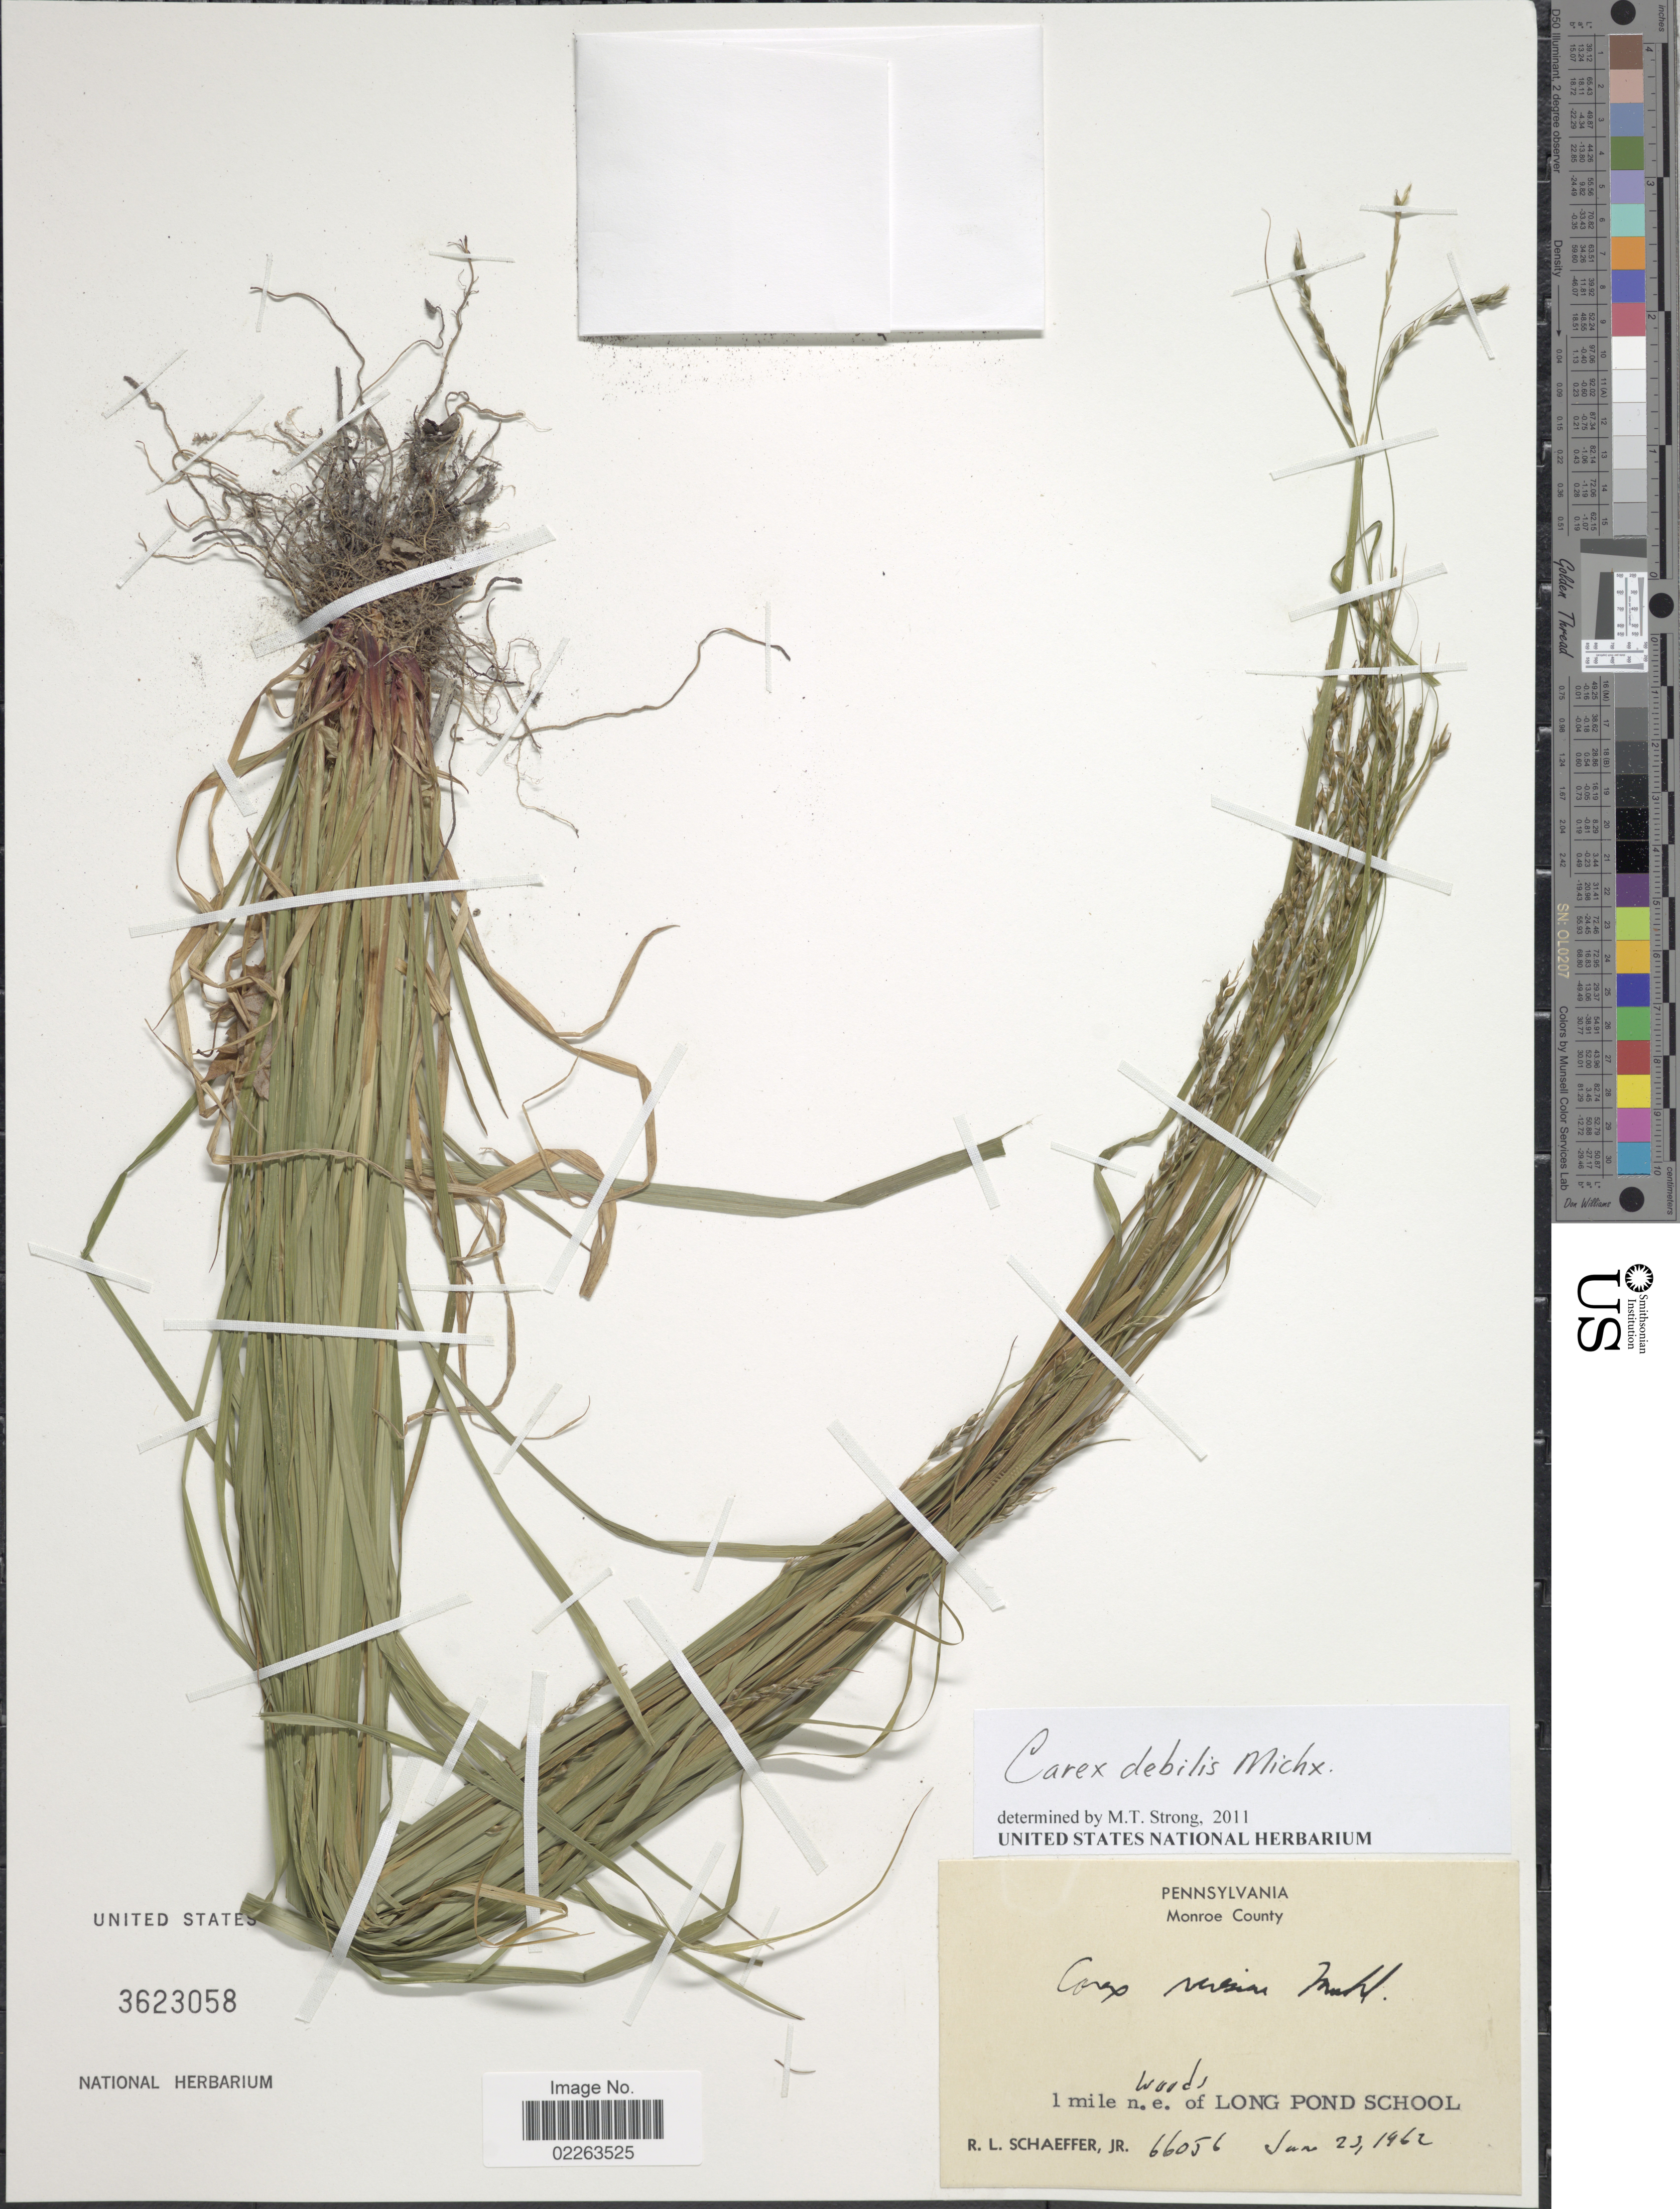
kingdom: Plantae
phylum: Tracheophyta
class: Liliopsida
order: Poales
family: Cyperaceae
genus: Carex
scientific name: Carex debilis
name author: Michx.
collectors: R. L. Schaeffer Jr.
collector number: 66056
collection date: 1962-06-23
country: United States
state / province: Pennsylvania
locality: Monroe County. 1 mile n.e. of Long Pond School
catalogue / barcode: US 3623058